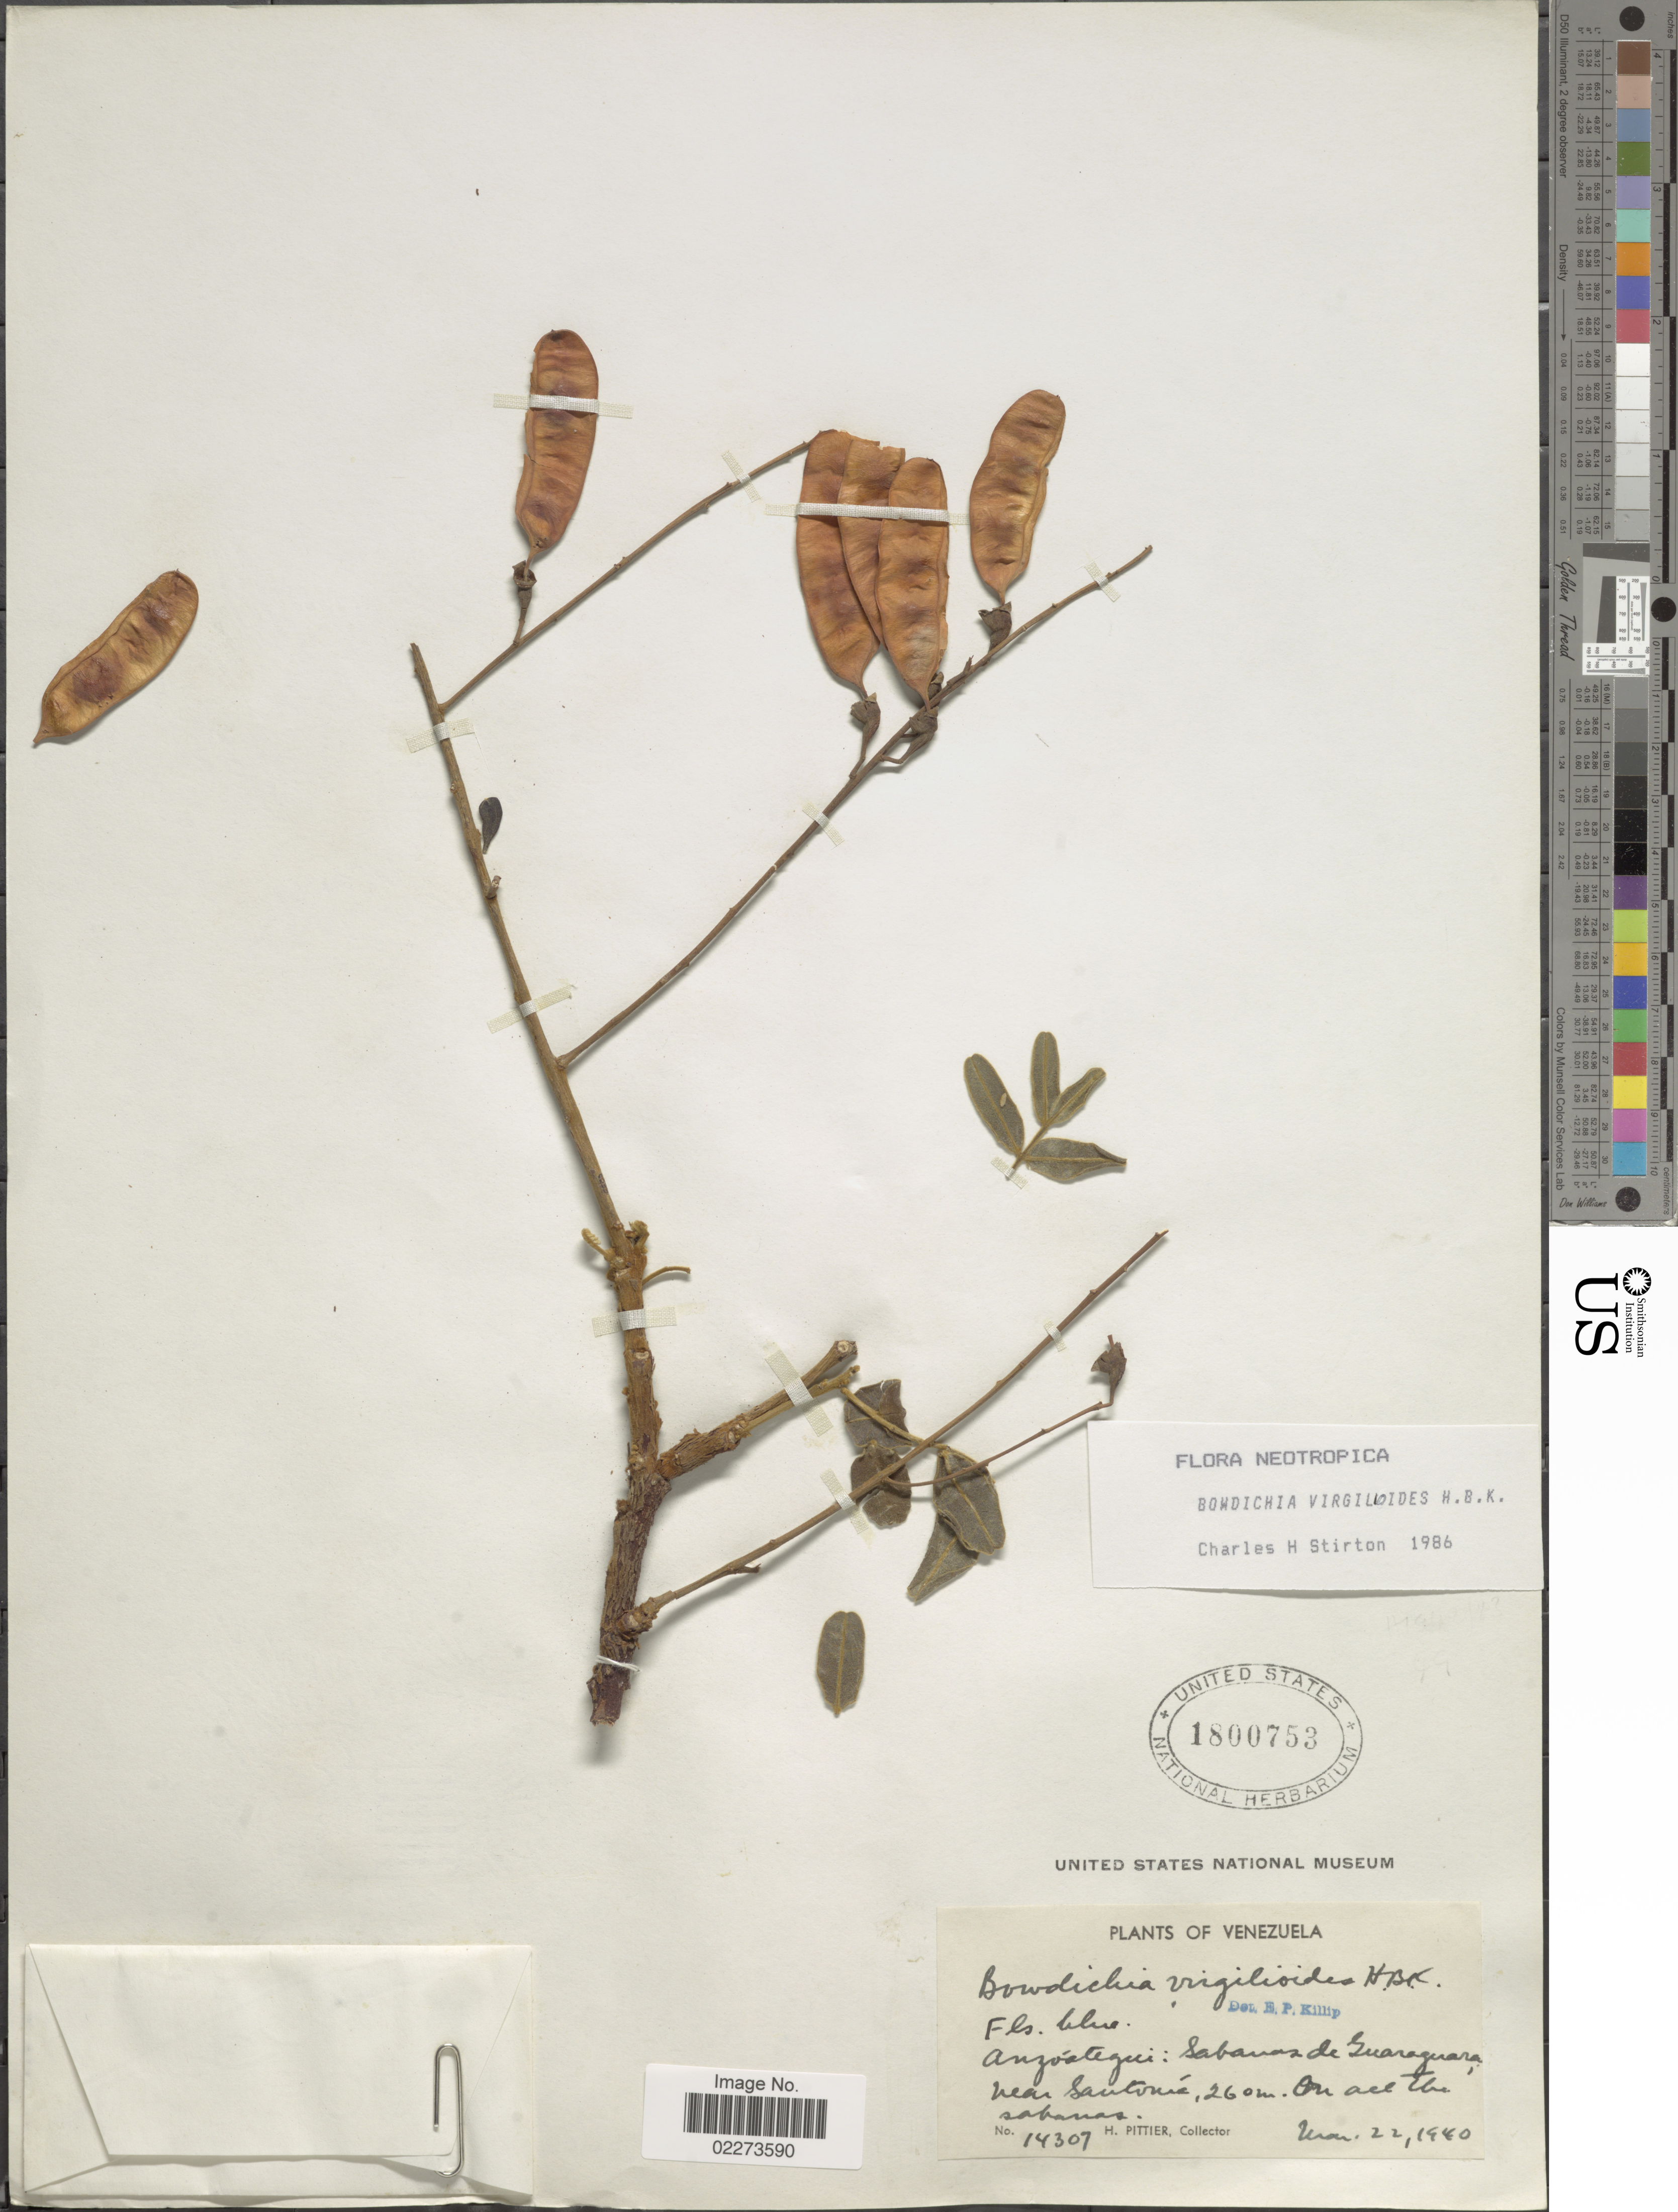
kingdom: Plantae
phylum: Tracheophyta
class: Magnoliopsida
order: Fabales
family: Fabaceae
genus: Bowdichia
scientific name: Bowdichia virgilioides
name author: Kunth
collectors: H. F. Pittier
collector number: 14307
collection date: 1940-03-22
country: Venezuela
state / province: Anzoategui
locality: Sabanas de Guaraguara near Santomé [San Tomé]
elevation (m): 260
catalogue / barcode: US 1800753